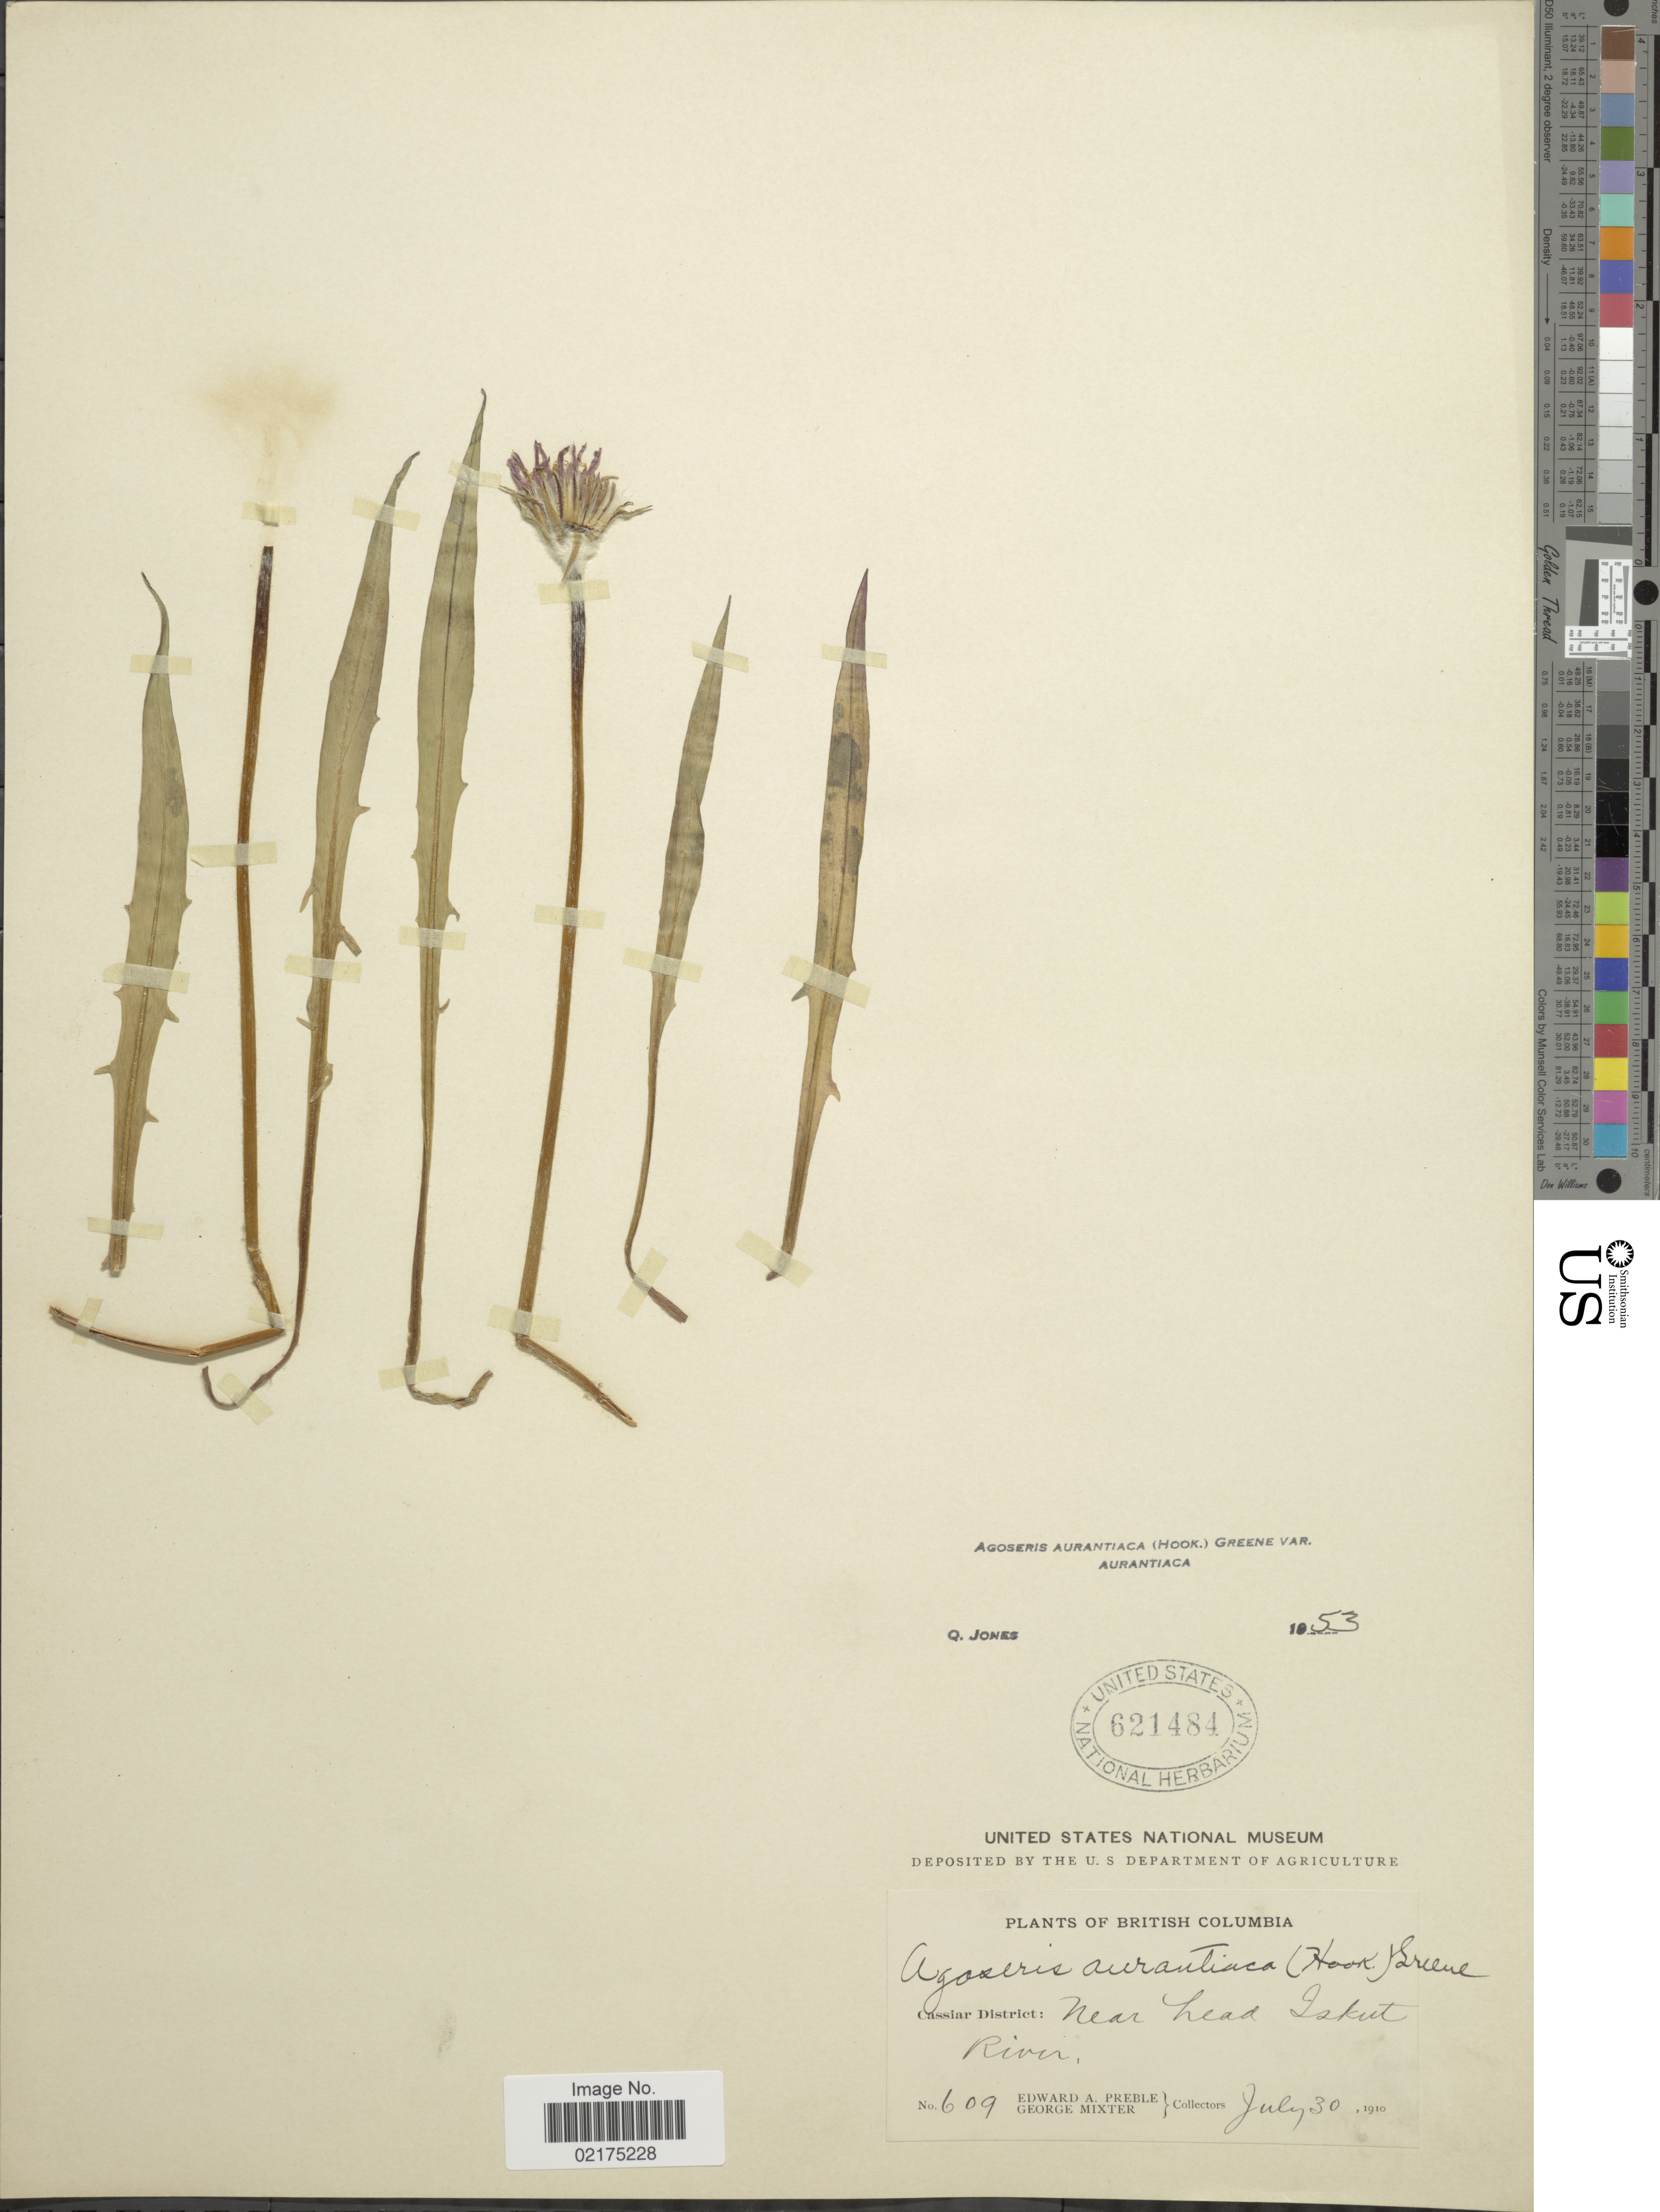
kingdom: Plantae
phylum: Tracheophyta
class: Magnoliopsida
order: Asterales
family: Asteraceae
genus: Agoseris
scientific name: Agoseris aurantiaca var. aurantiaca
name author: (Hook.) Greene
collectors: E. Preble & G. Mixter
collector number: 609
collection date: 1910-07-30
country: Canada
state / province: British Columbia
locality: Cassiar District: Near head Iskut River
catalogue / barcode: US 621484